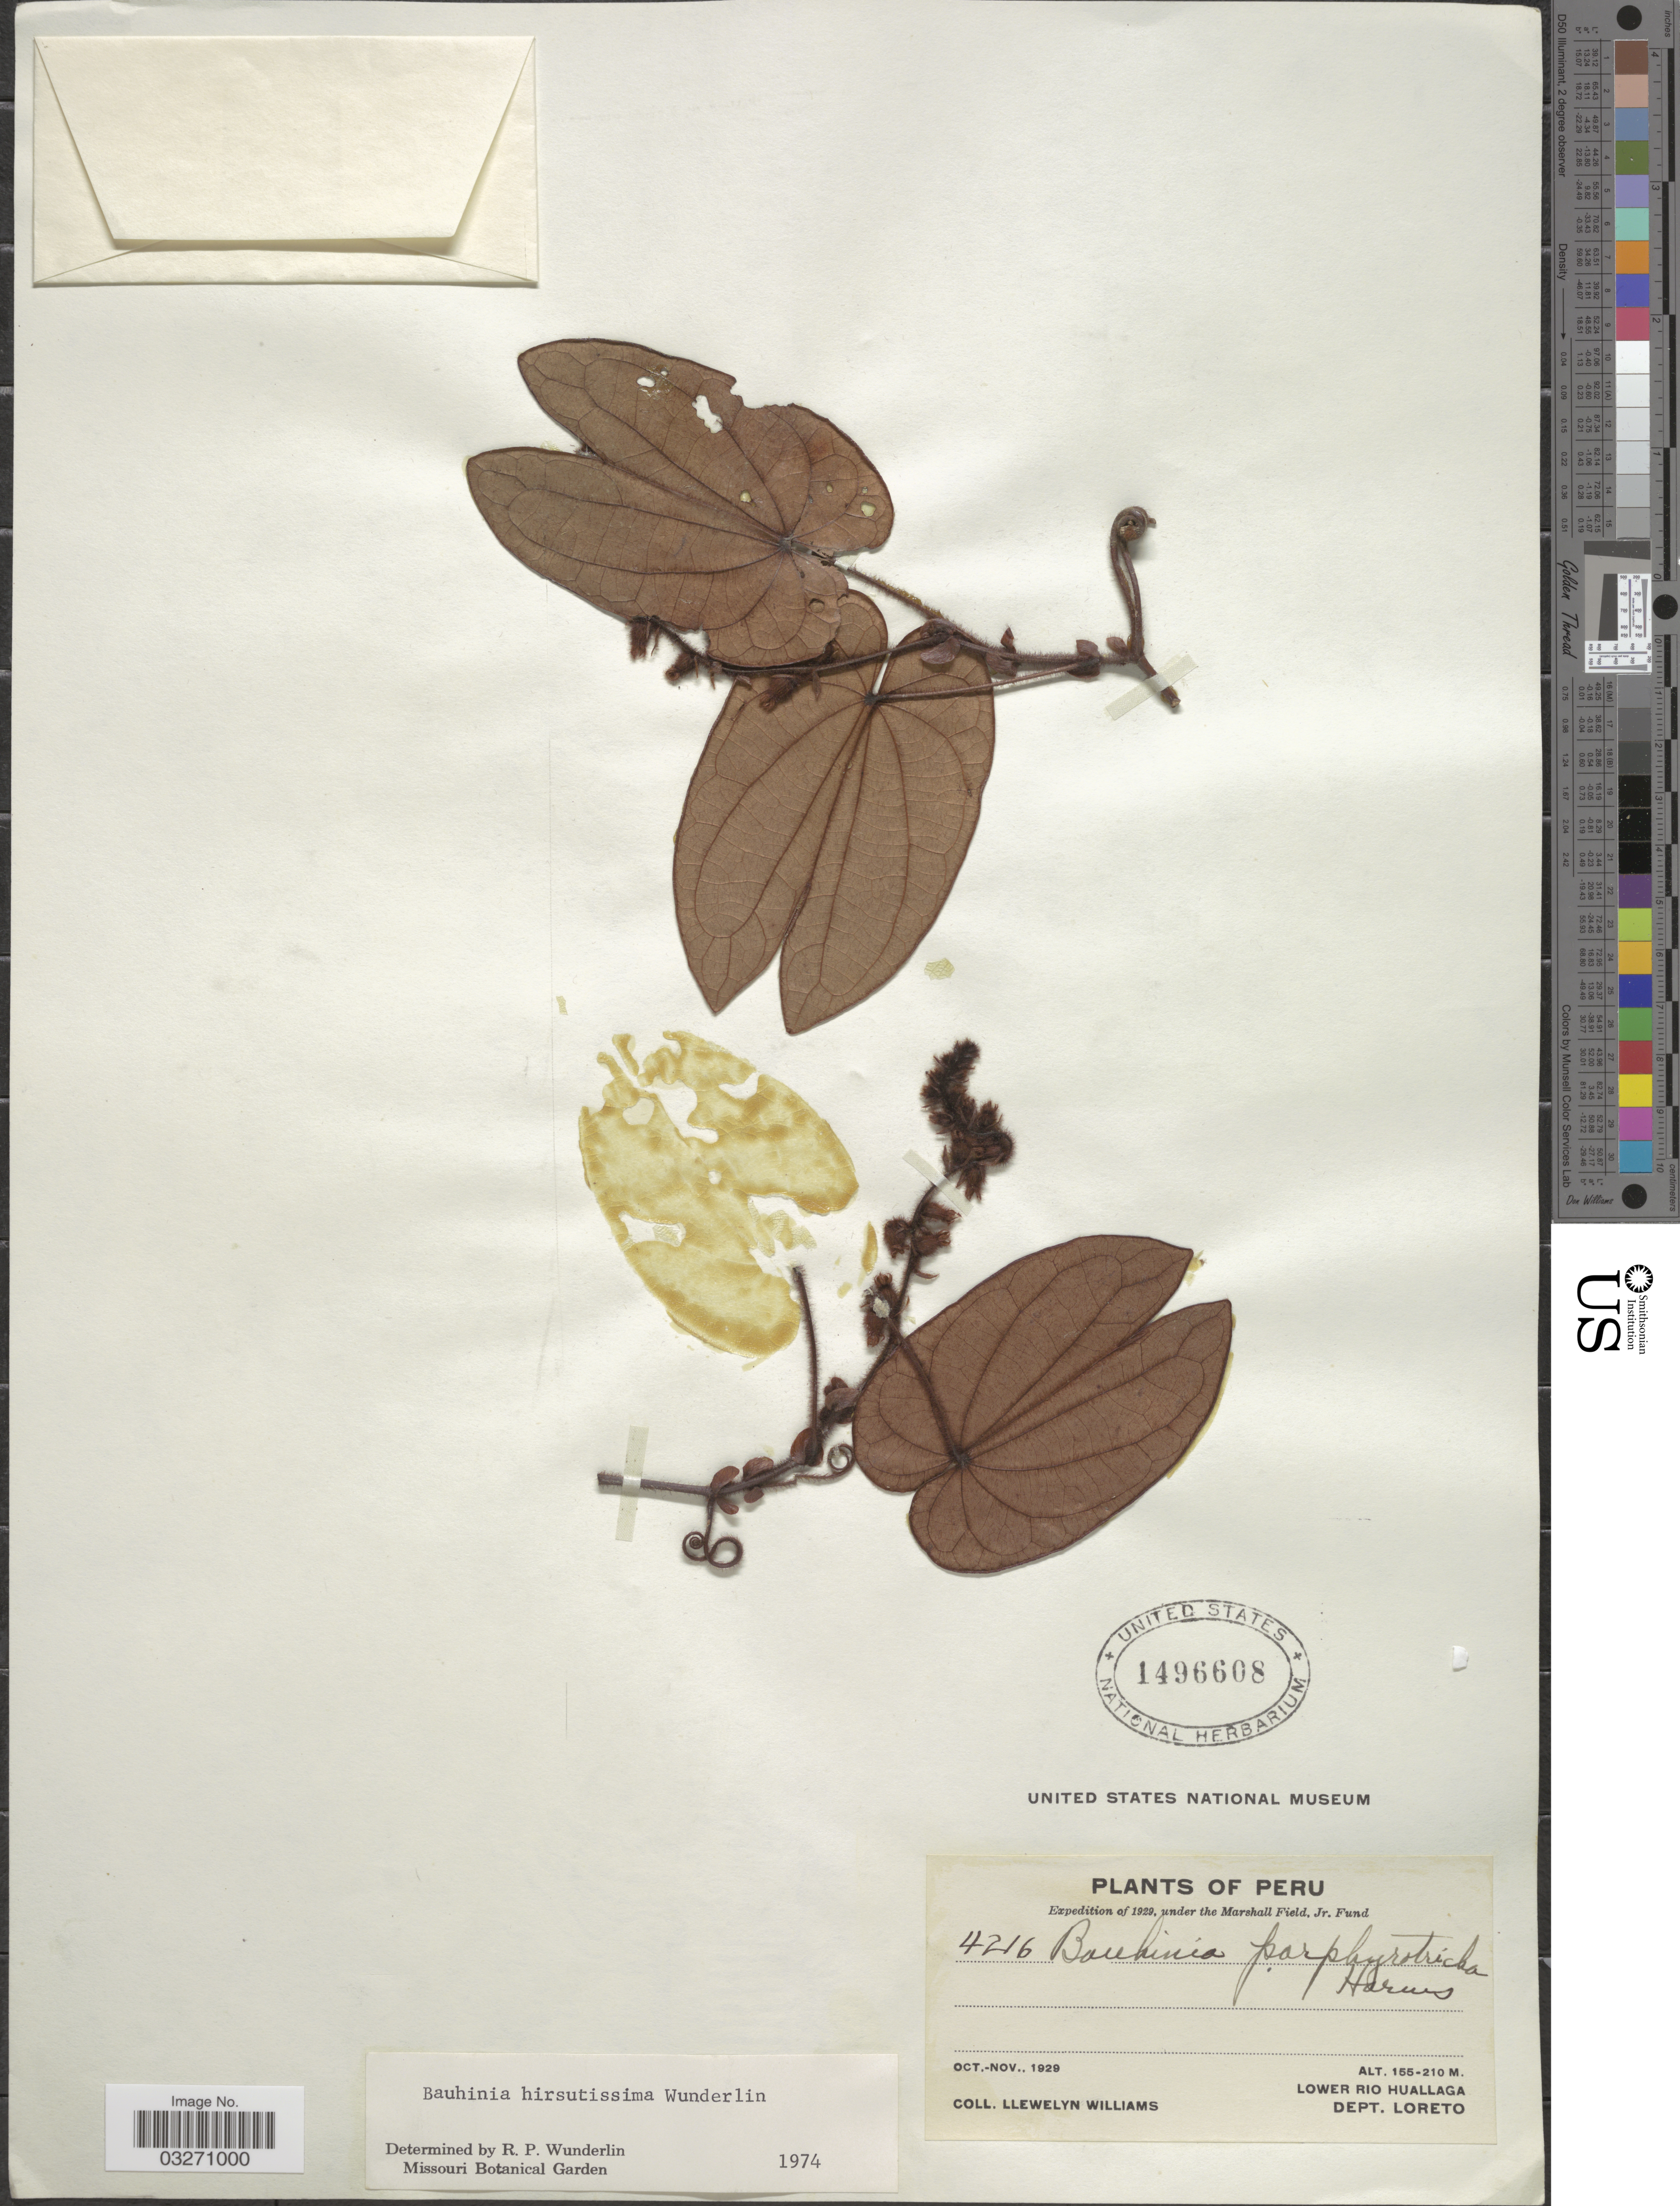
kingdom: Plantae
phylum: Tracheophyta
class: Magnoliopsida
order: Fabales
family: Fabaceae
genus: Schnella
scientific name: Schnella hirsutissima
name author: (Wunderlin) Trethowan & R. Clark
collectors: Ll. Williams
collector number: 4216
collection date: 1929-10/1929-11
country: Peru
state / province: Loreto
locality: Lower Rio Huallaga, Dept. Loreto.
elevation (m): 155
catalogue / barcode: US 1496608